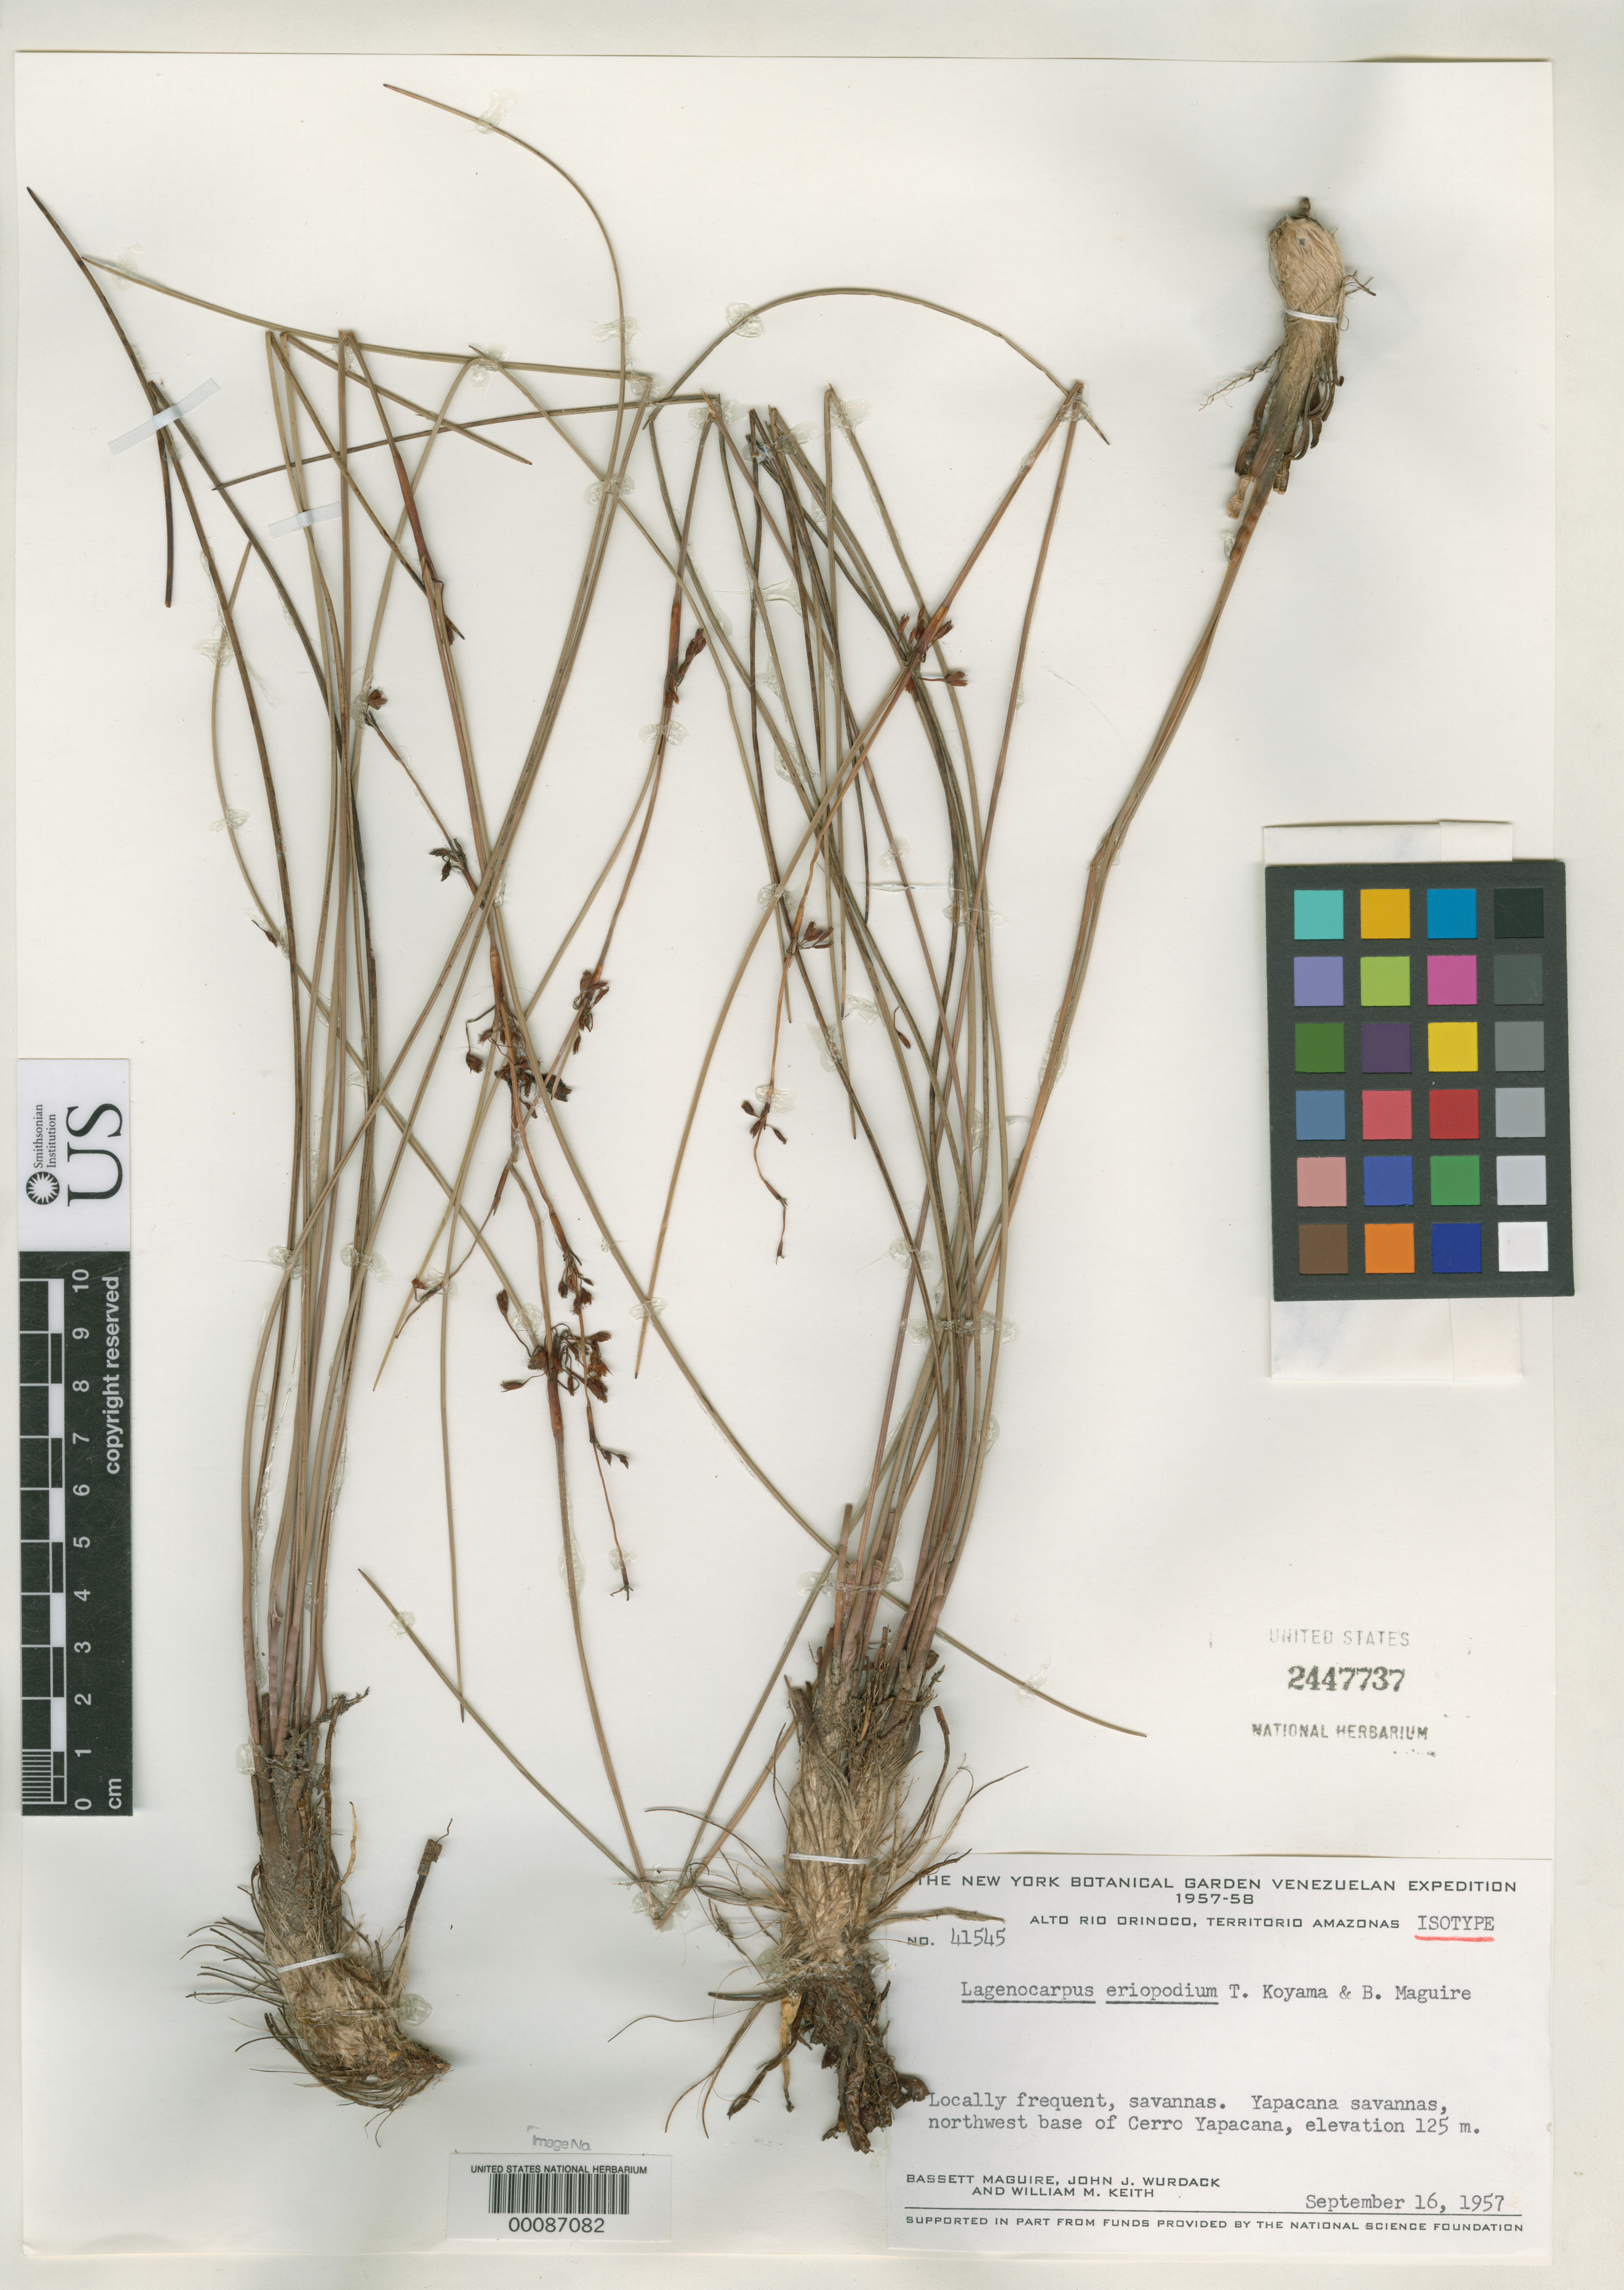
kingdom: Plantae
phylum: Tracheophyta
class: Liliopsida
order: Poales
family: Cyperaceae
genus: Lagenocarpus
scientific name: Lagenocarpus eriopodus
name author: T. Koyama & Maguire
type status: Isotype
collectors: B. Maguire, J. J. Wurdack & W. Keith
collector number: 41545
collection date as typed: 16 Sep 1957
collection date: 1957-09-16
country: Venezuela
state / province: Amazonas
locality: Alto Rio Orinoco, Yapacana savannas, NW base of Cerro Yapacana.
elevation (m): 125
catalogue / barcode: US 2447737